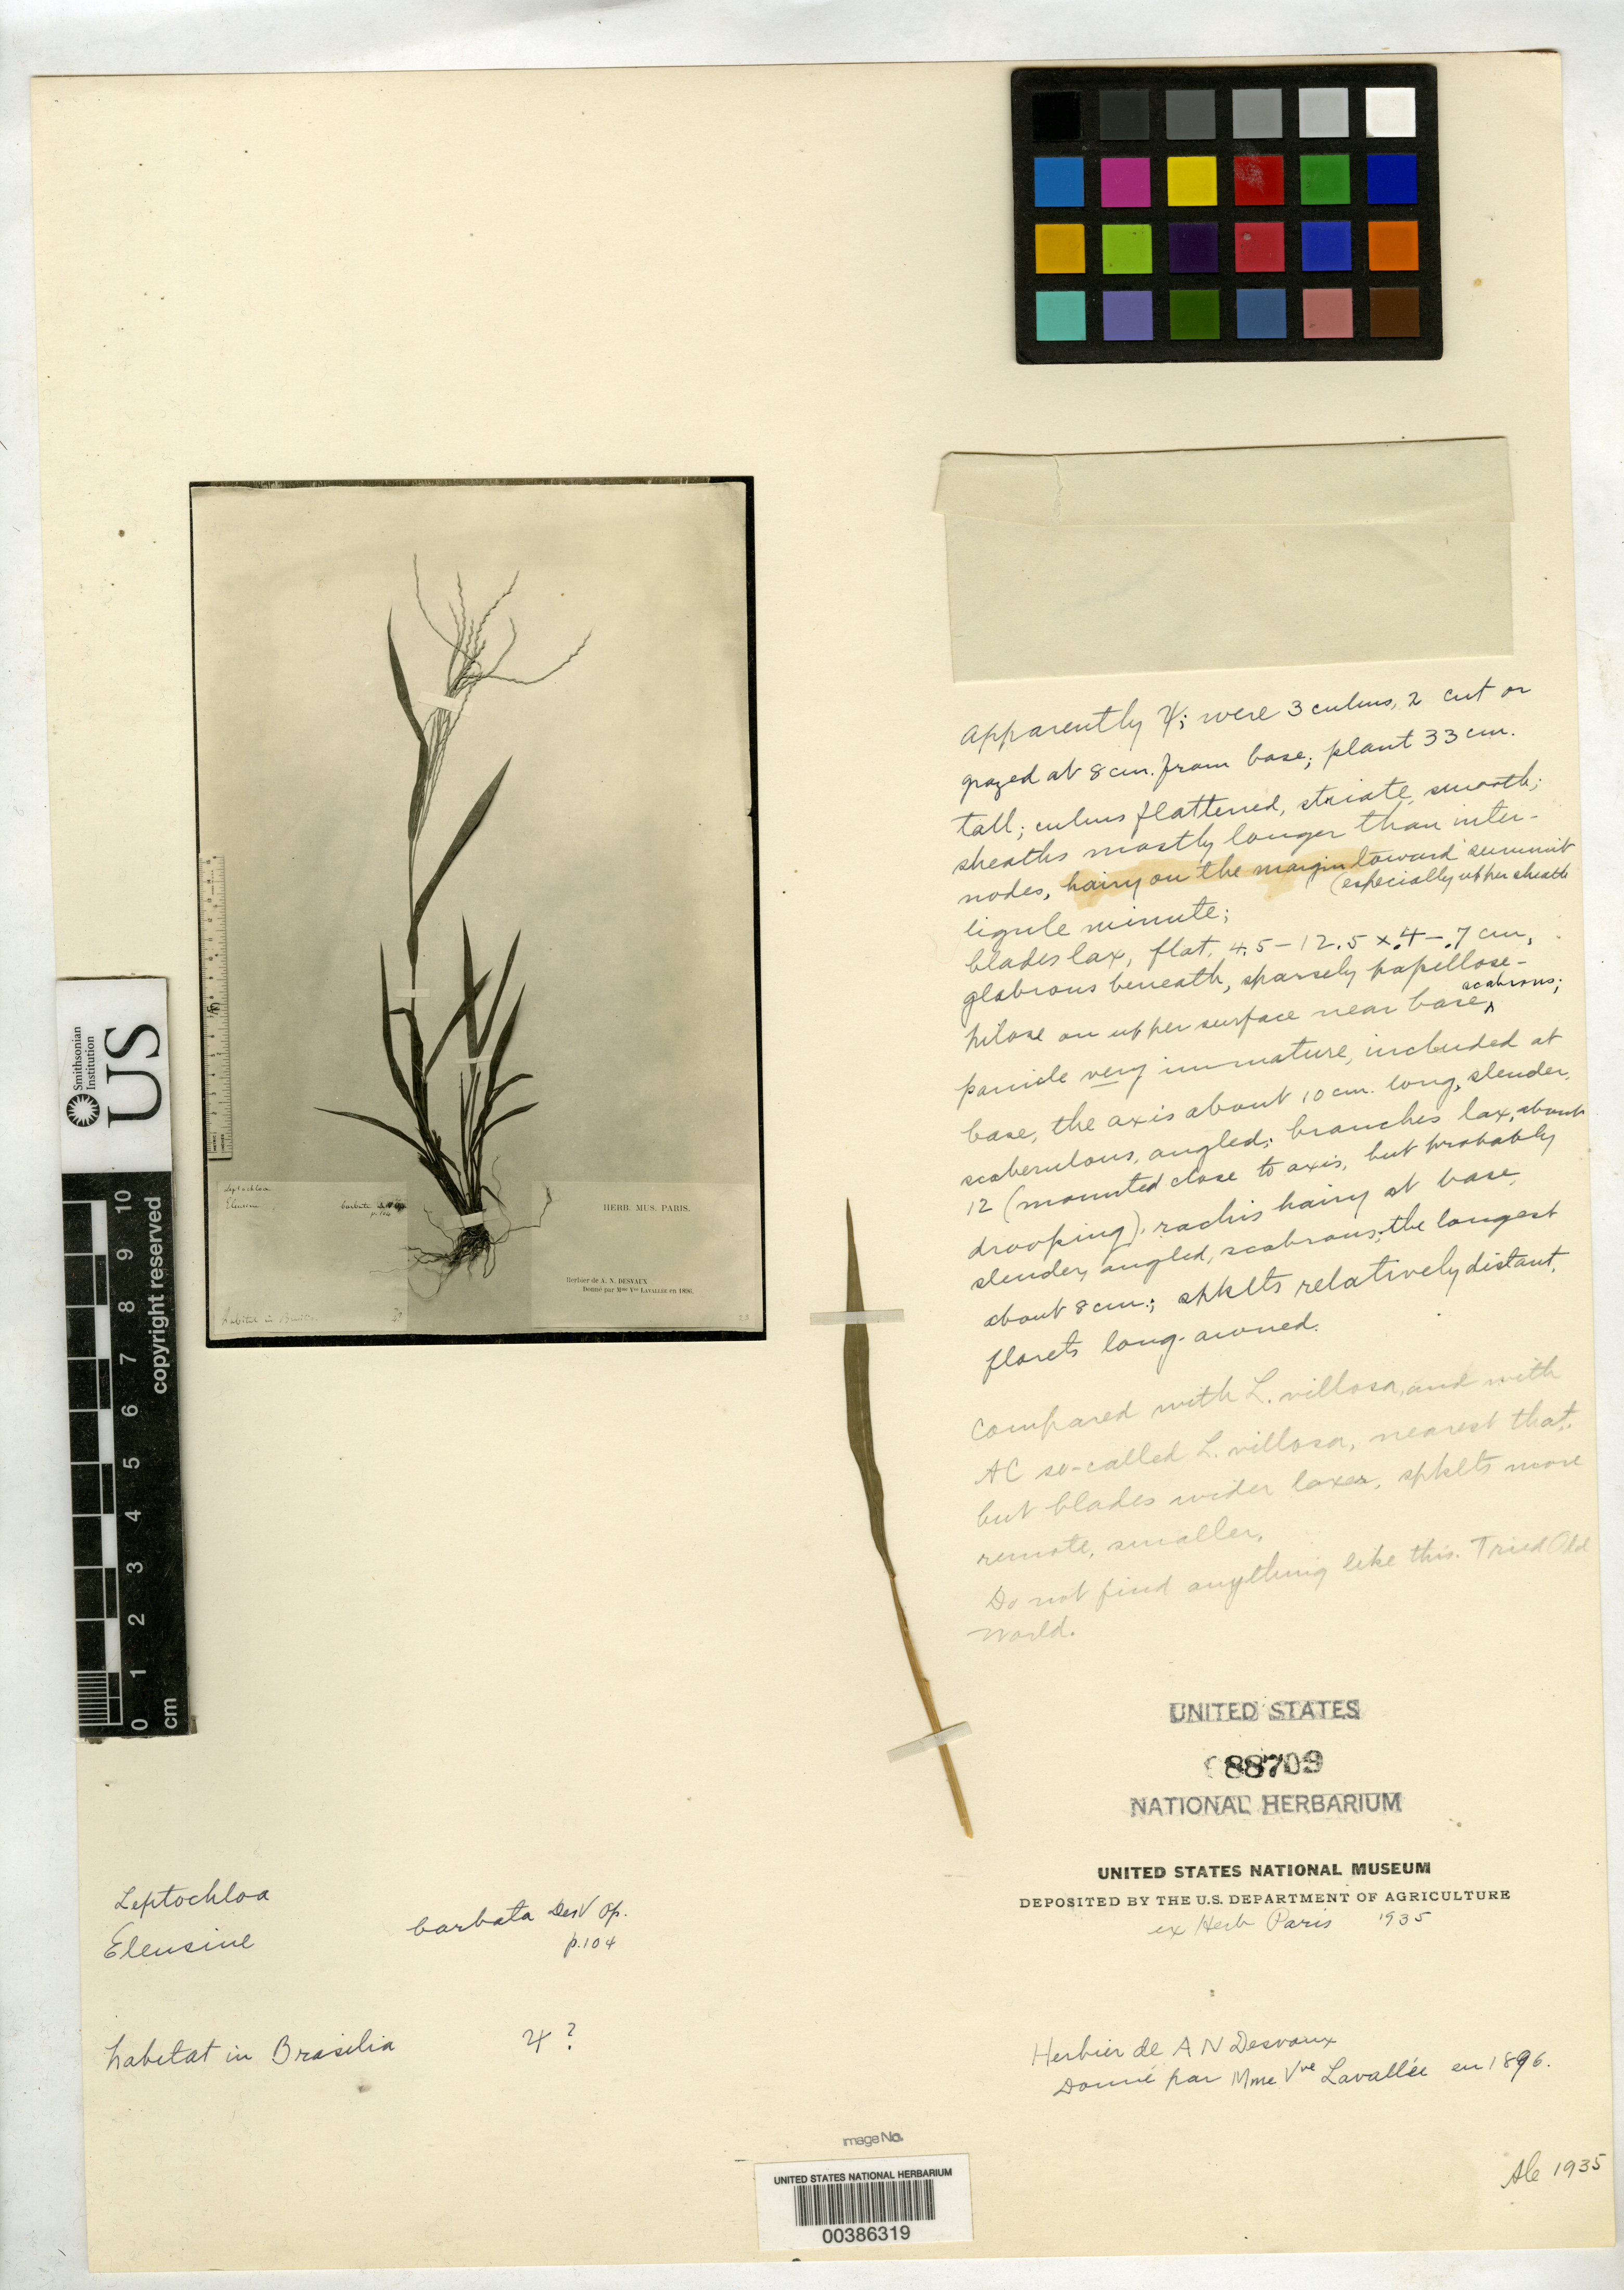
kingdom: Plantae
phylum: Tracheophyta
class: Liliopsida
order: Poales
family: Poaceae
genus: Eleusine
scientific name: Eleusine barbata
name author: Desv.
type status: Type Fragment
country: Brazil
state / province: Minas Gerais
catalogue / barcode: US 88709